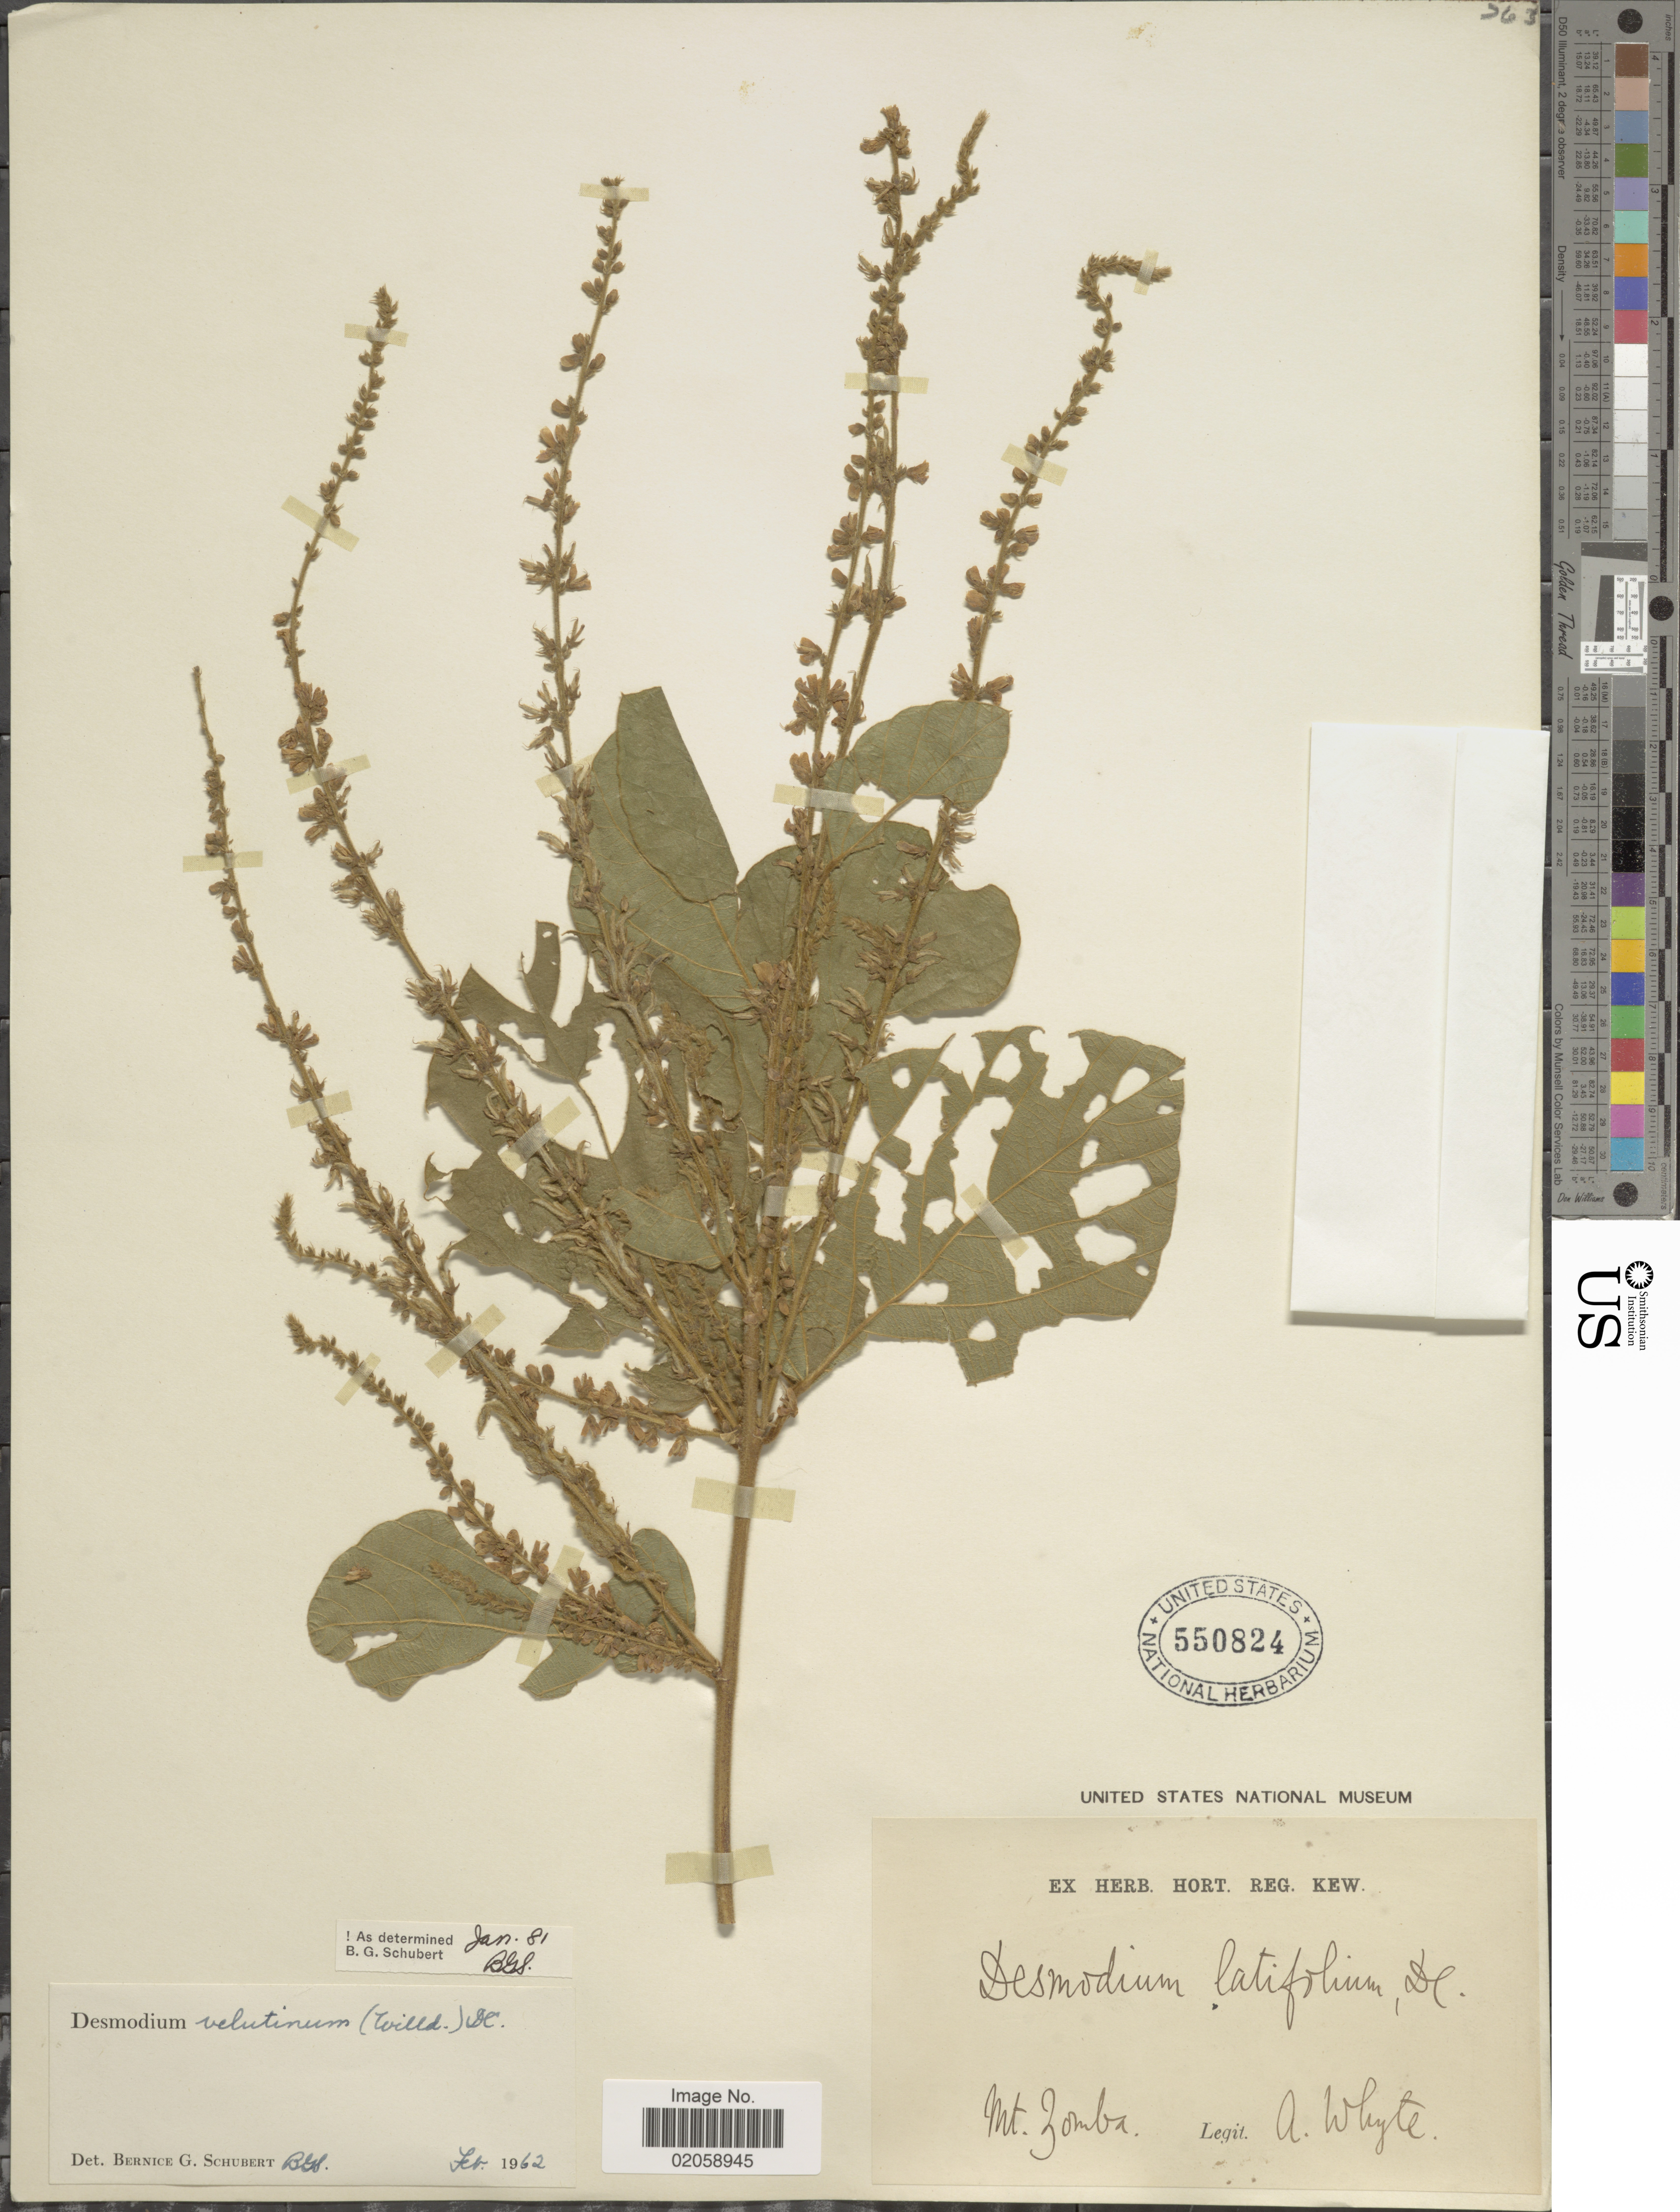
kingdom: Plantae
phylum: Tracheophyta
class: Magnoliopsida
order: Fabales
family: Fabaceae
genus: Polhillides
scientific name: Polhillides velutina subsp. velutina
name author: (Willd.) H. Ohashi & K. Ohashi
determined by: Strong, Mark T., (BOT), Smithsonian Institution - National Museum of Natural History (UNITED STATES)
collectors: A. Whyte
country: Malawi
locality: Mt. Zomba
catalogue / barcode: US 550824